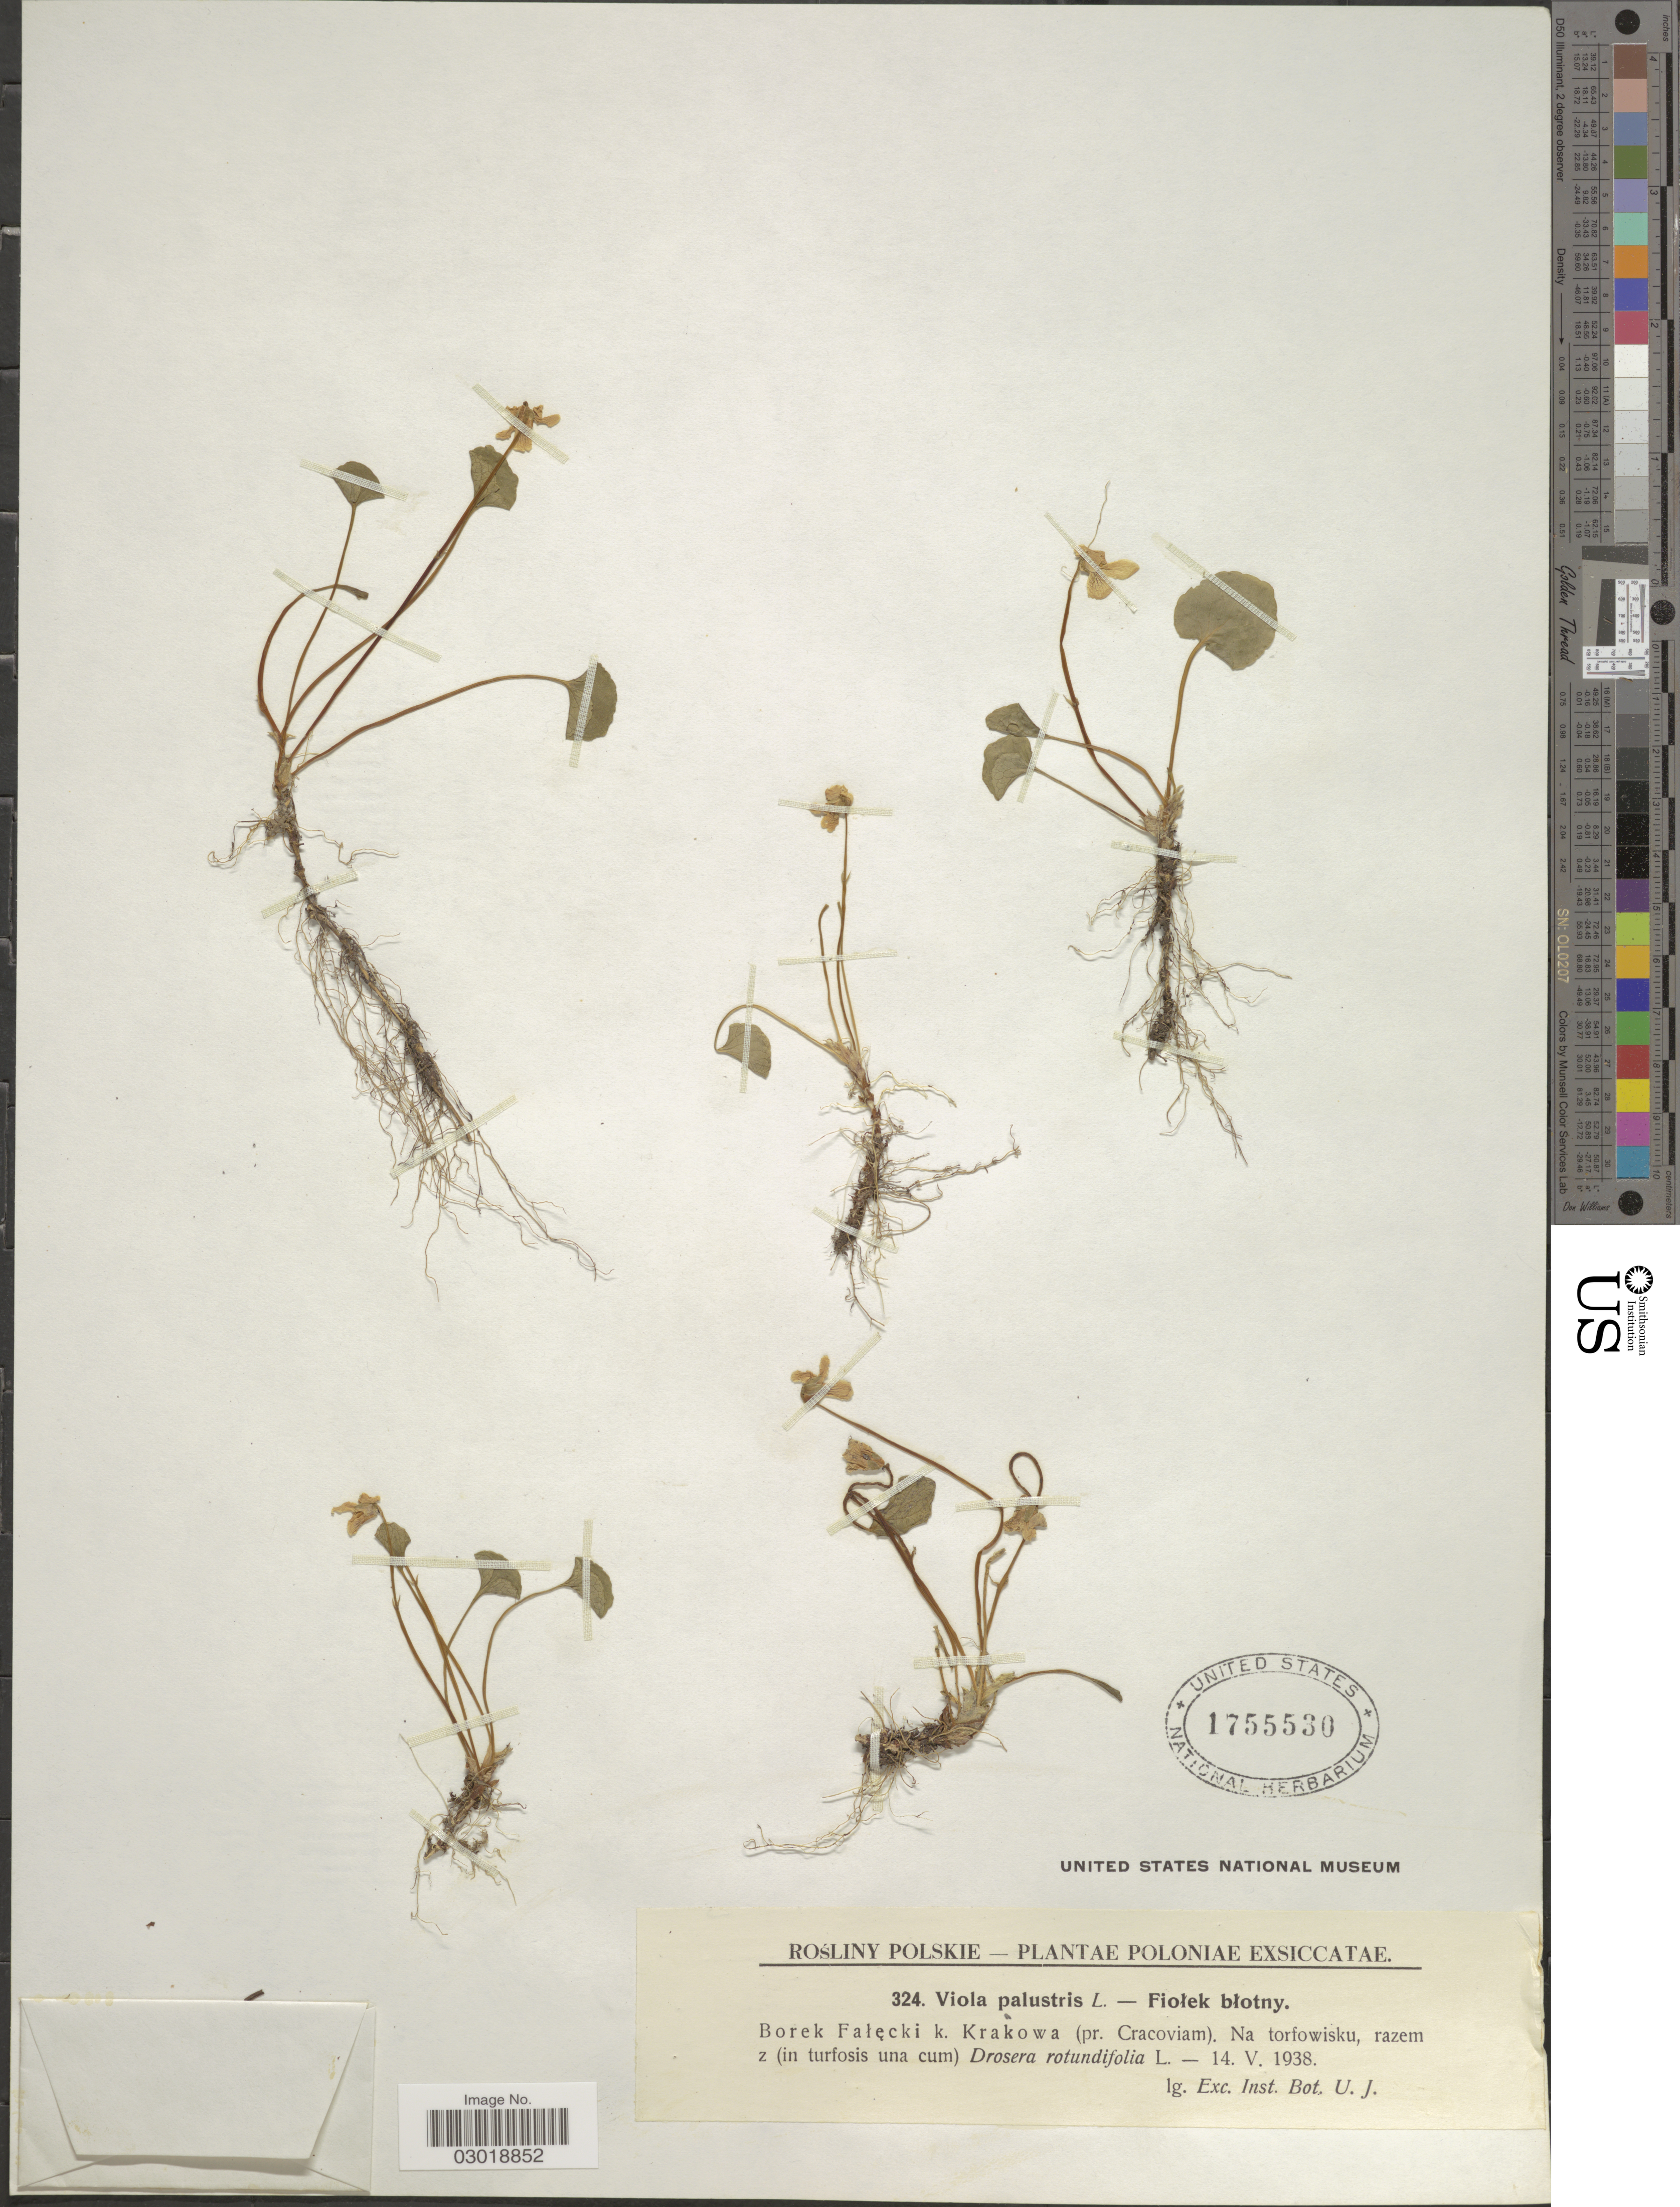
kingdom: Plantae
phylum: Tracheophyta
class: Magnoliopsida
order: Malpighiales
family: Violaceae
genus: Viola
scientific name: Viola palustris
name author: L.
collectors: Exch. Inst. Bot. U.J.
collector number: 324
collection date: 1938-05-14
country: Poland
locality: Poloniae Exsiccatae, Borek Falecki k. Krakowa (pr. Cracoviam).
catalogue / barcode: US 1755530